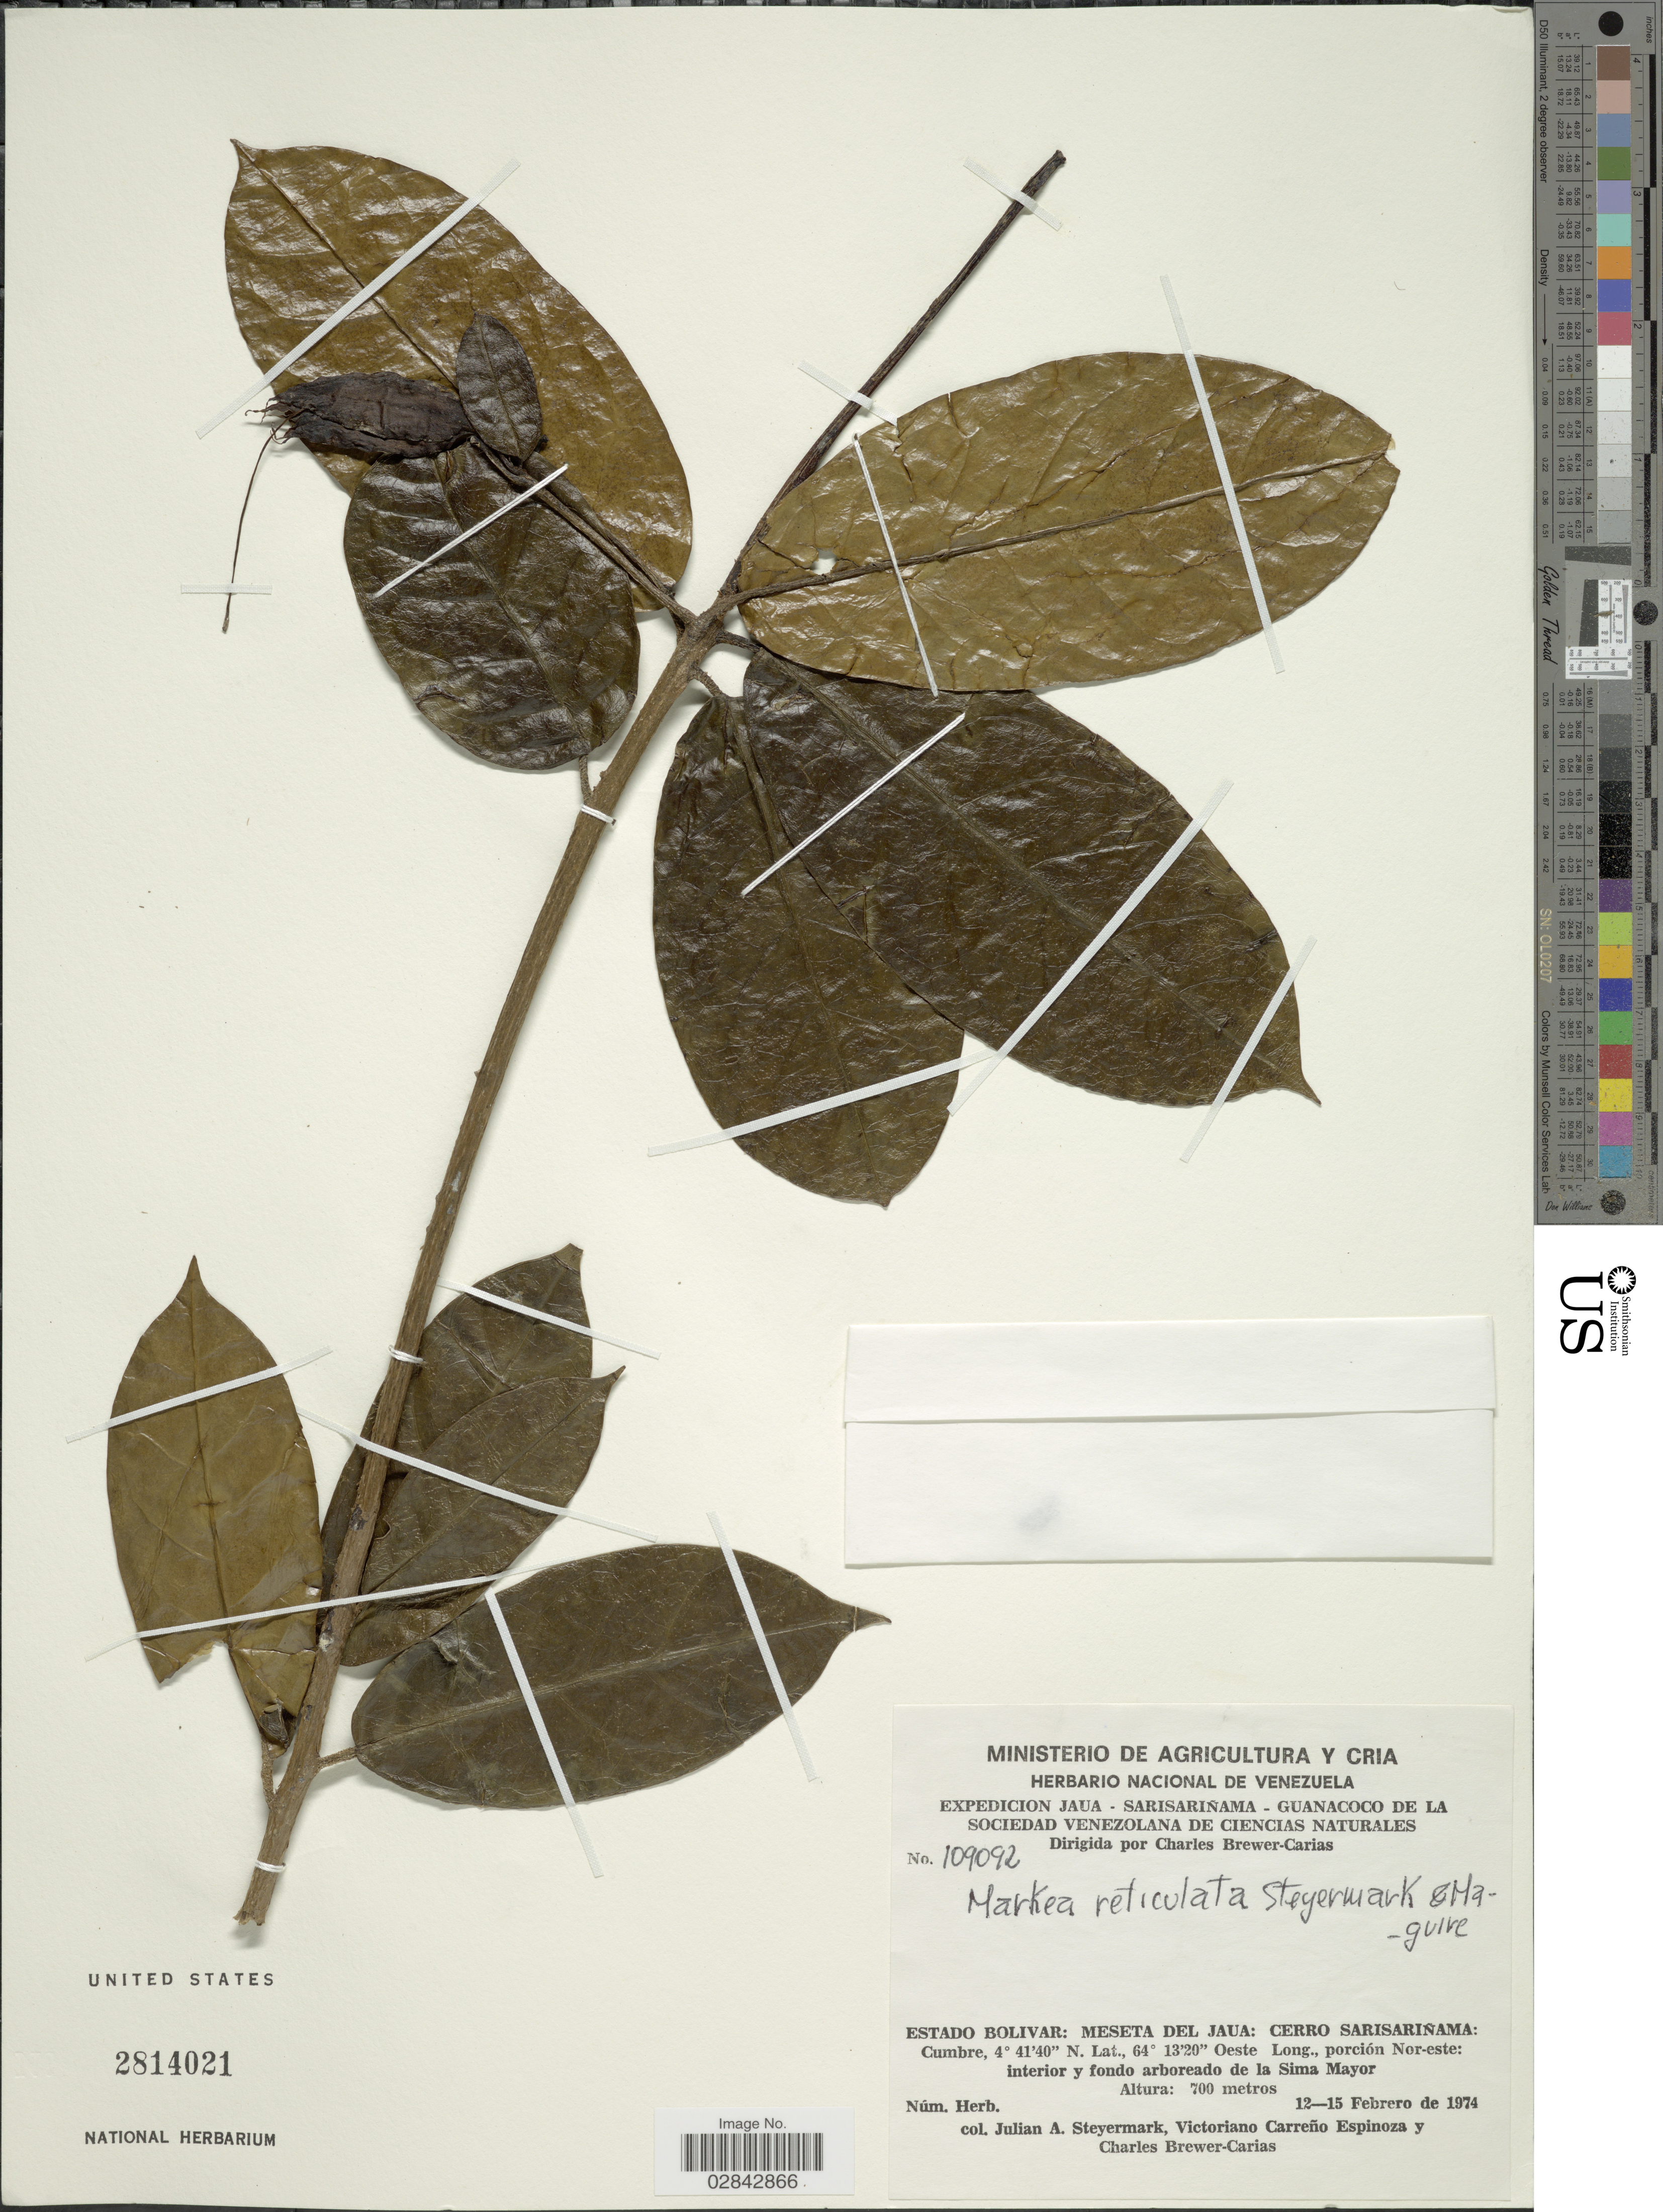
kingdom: Plantae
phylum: Tracheophyta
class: Magnoliopsida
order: Solanales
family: Solanaceae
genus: Markea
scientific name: Markea reticulata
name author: Steyerm. & Maguire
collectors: J. Steyermark, V. Carreño E. & C. Brewer-Carias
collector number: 109092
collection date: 1974-02-12/1974-02-15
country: Venezuela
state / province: Bolivar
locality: Meseta: Meseta del Jaua: Cerro Sarisariñama: Cumbre, interior y fondo arboreado de la Sima Mayor.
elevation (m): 700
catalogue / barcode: US 2814021